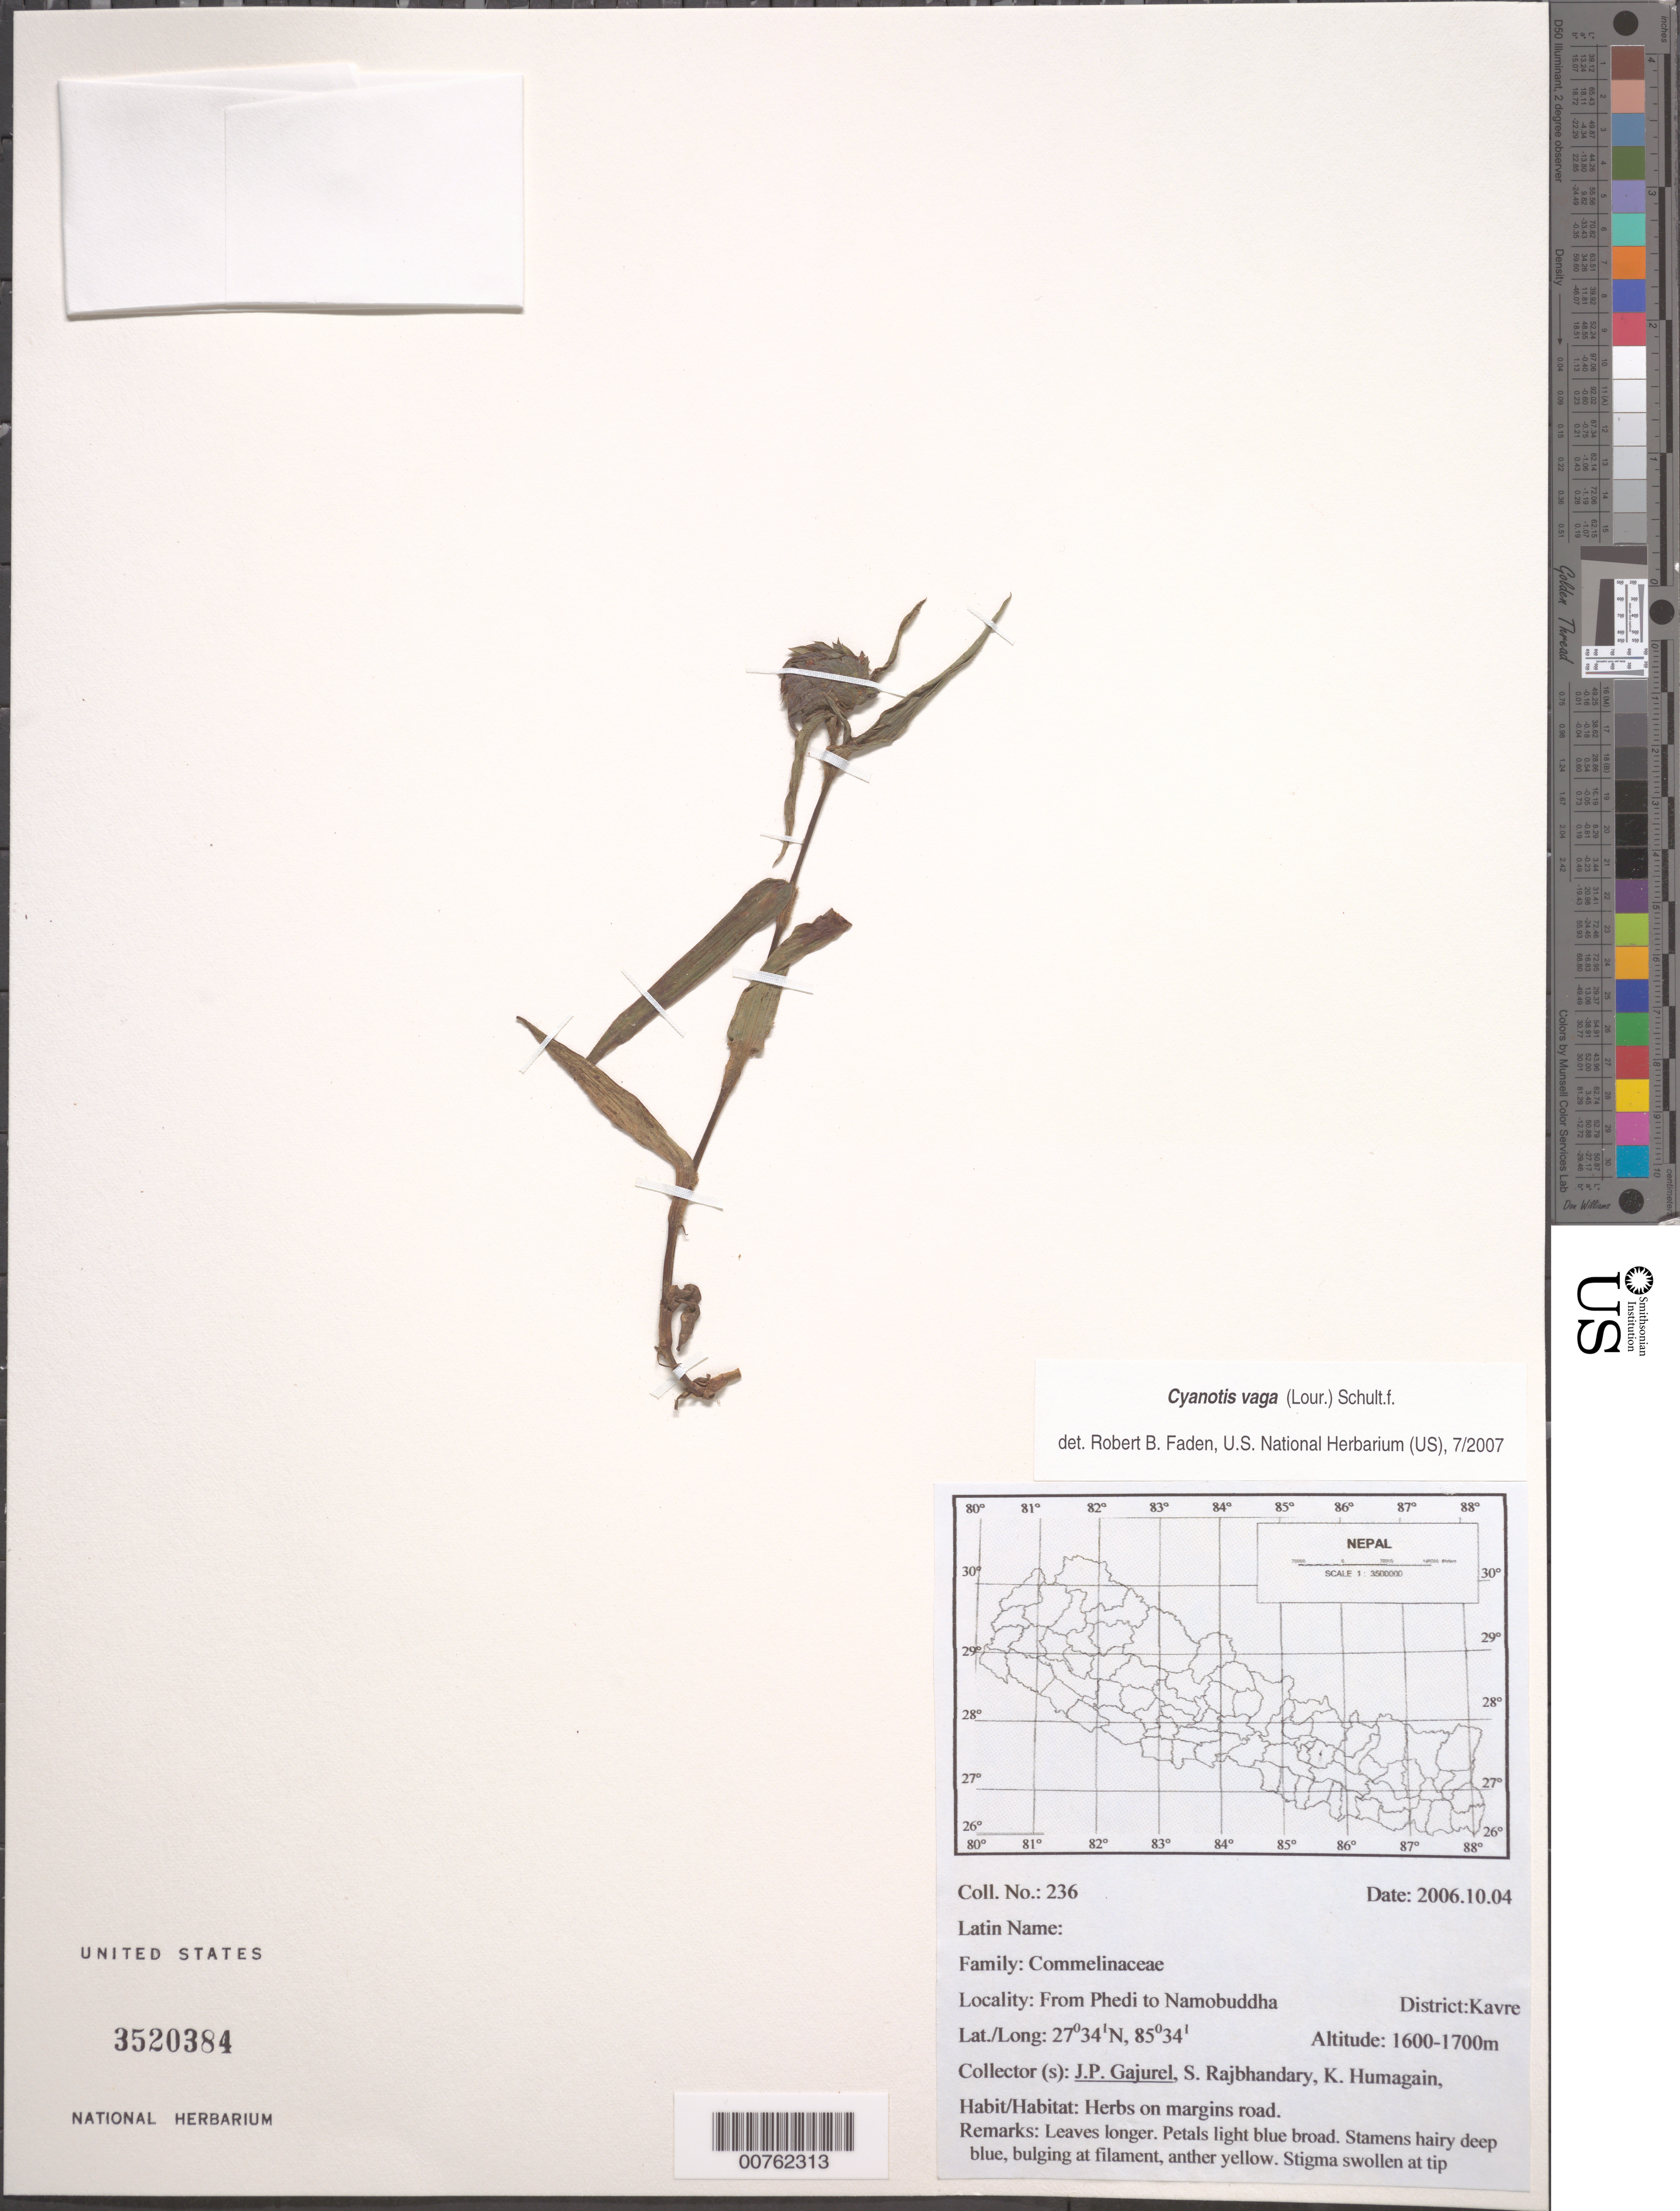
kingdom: Plantae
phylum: Tracheophyta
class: Liliopsida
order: Commelinales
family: Commelinaceae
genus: Cyanotis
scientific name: Cyanotis vaga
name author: (Lour.) Schult. & Schult. f.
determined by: Faden, Robert B., (US), Smithsonian Institution - National Museum of Natural History (UNITED STATES)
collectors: J. Gajurel, S. Rajbhandary & K. Humagain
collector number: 236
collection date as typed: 04 Oct 2006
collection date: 2006-10-04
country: Nepal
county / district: Kavre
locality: From Phedi to Namobuddha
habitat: Herbs on margins road.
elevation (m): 1600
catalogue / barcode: US 3520384